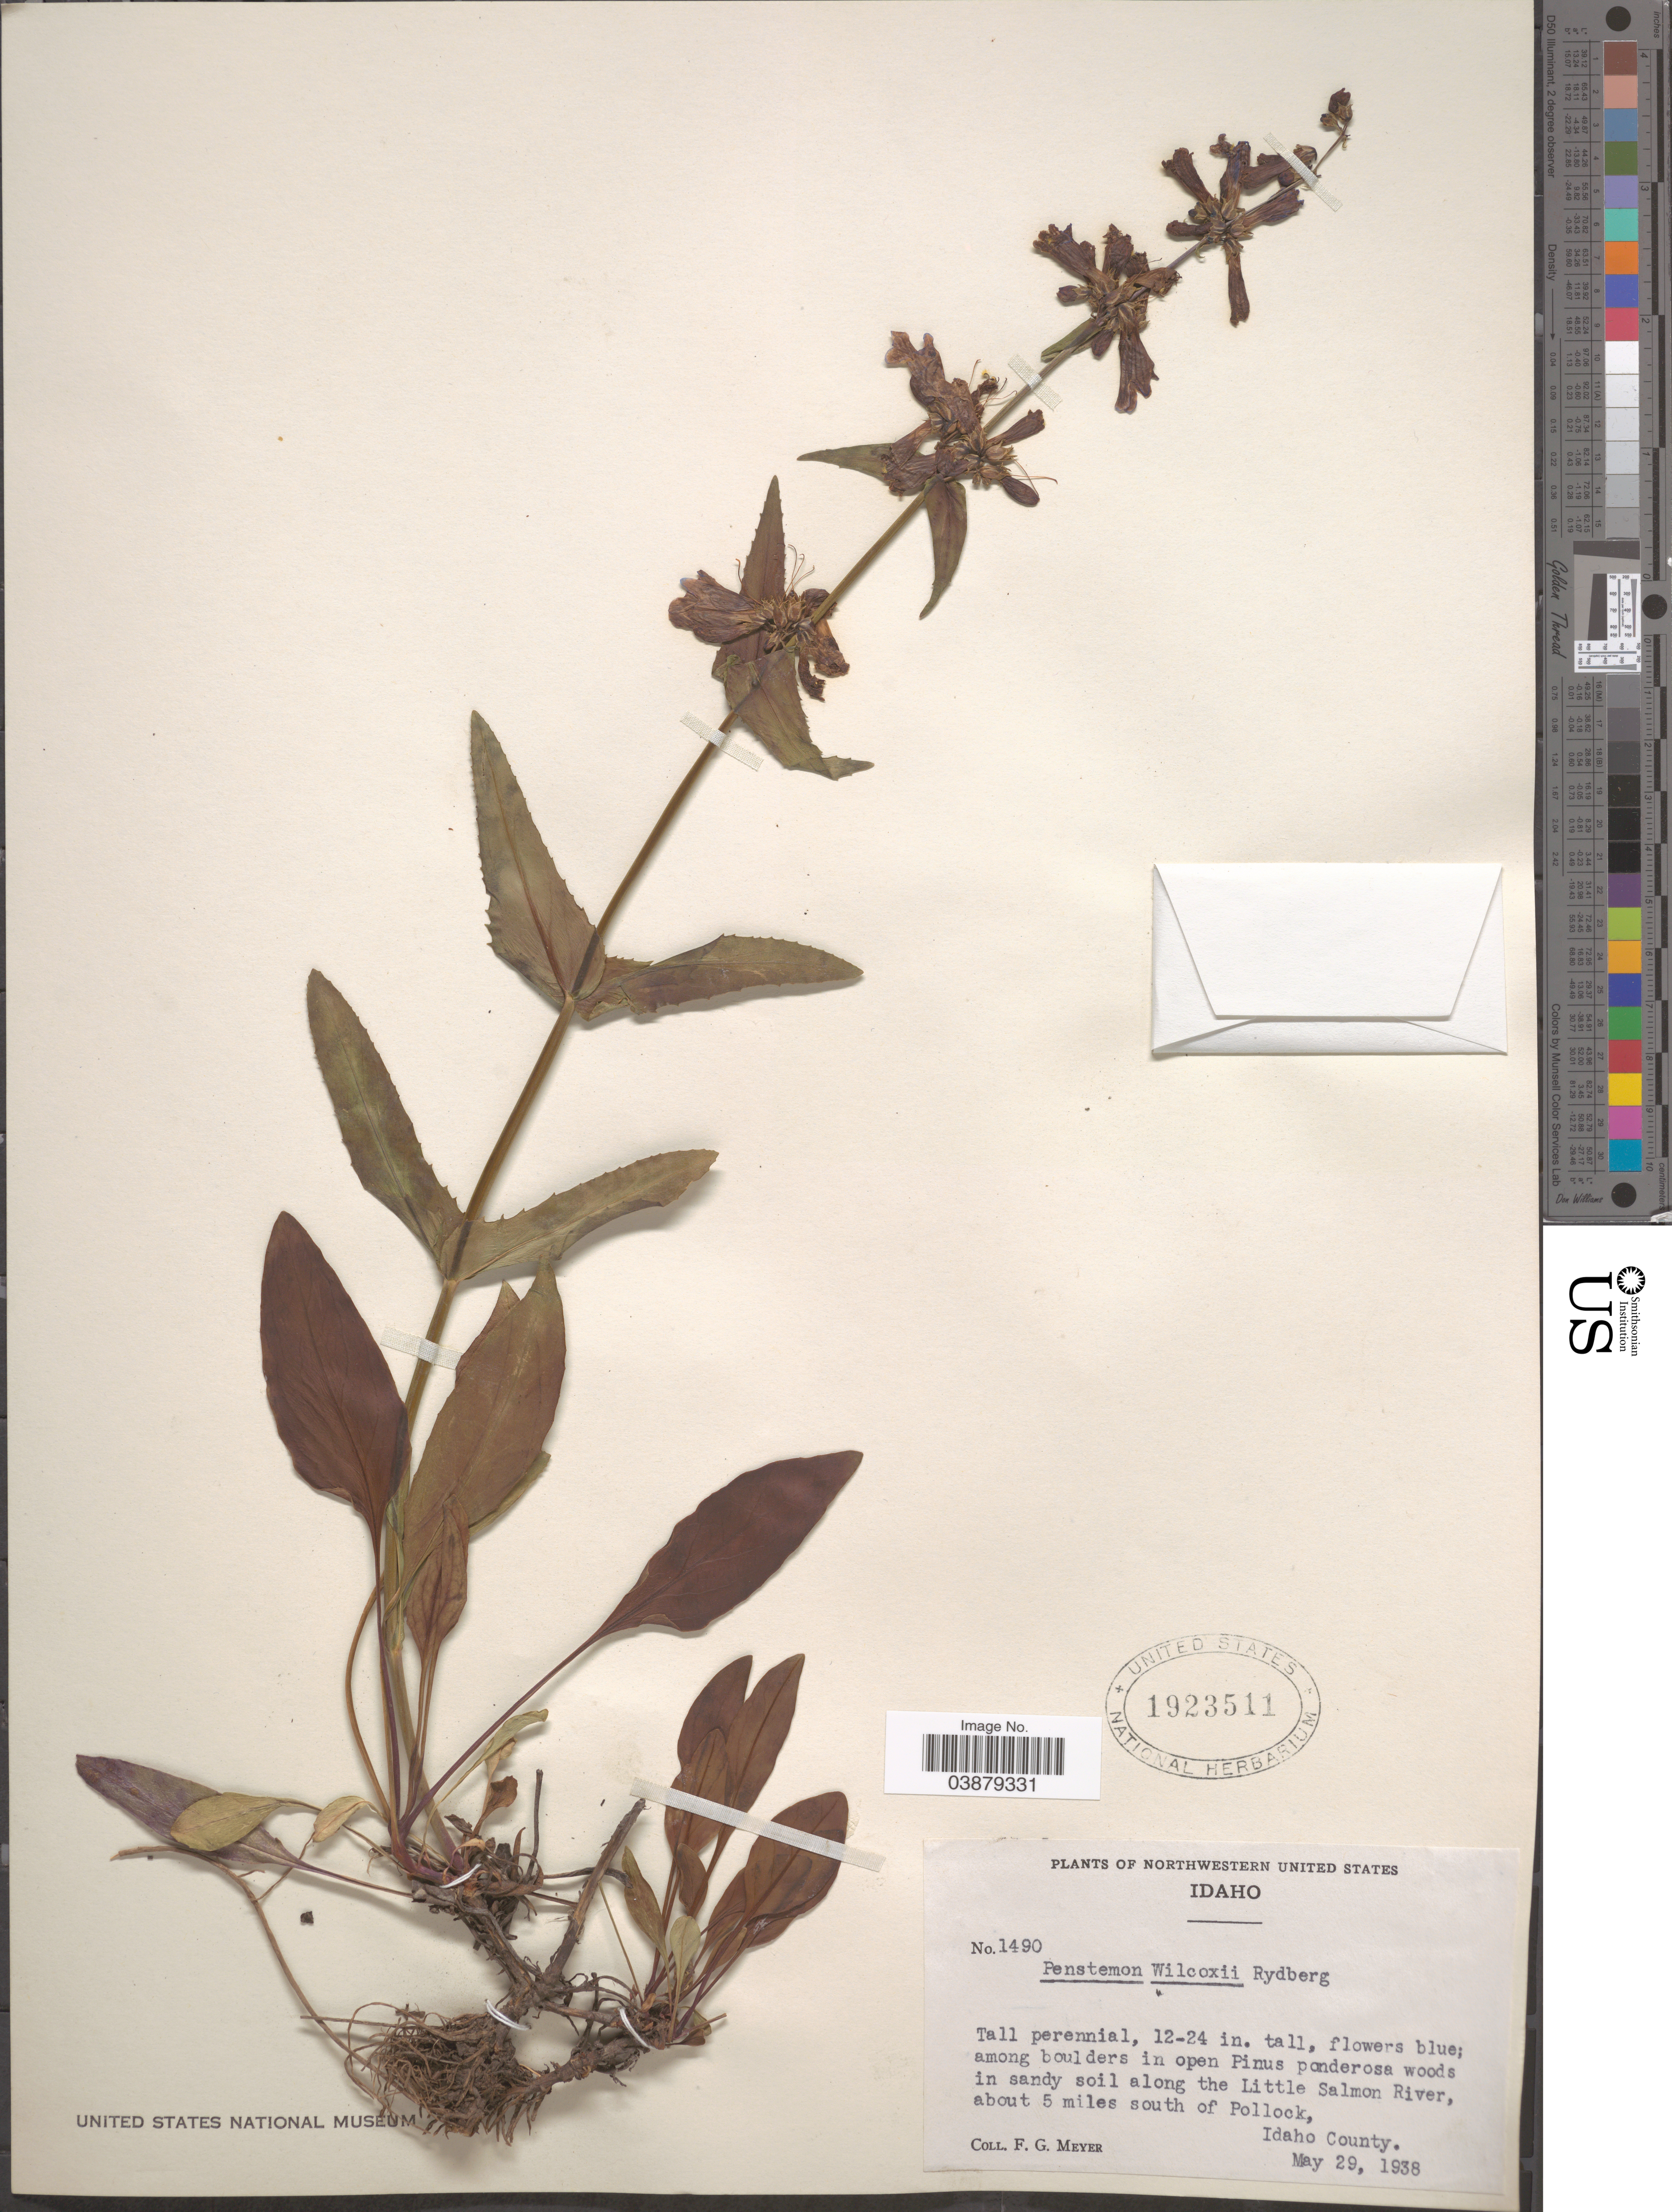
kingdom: Plantae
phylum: Tracheophyta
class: Magnoliopsida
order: Lamiales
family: Plantaginaceae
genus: Penstemon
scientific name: Penstemon wilcoxii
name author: Rydb.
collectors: F. G. Meyer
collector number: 1490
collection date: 1938-05-29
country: United States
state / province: Idaho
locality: Northwestern United States. In sandy soil along the Little Salmon River, about 5 miles south of Pollock, Idaho County.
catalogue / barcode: US 1923511